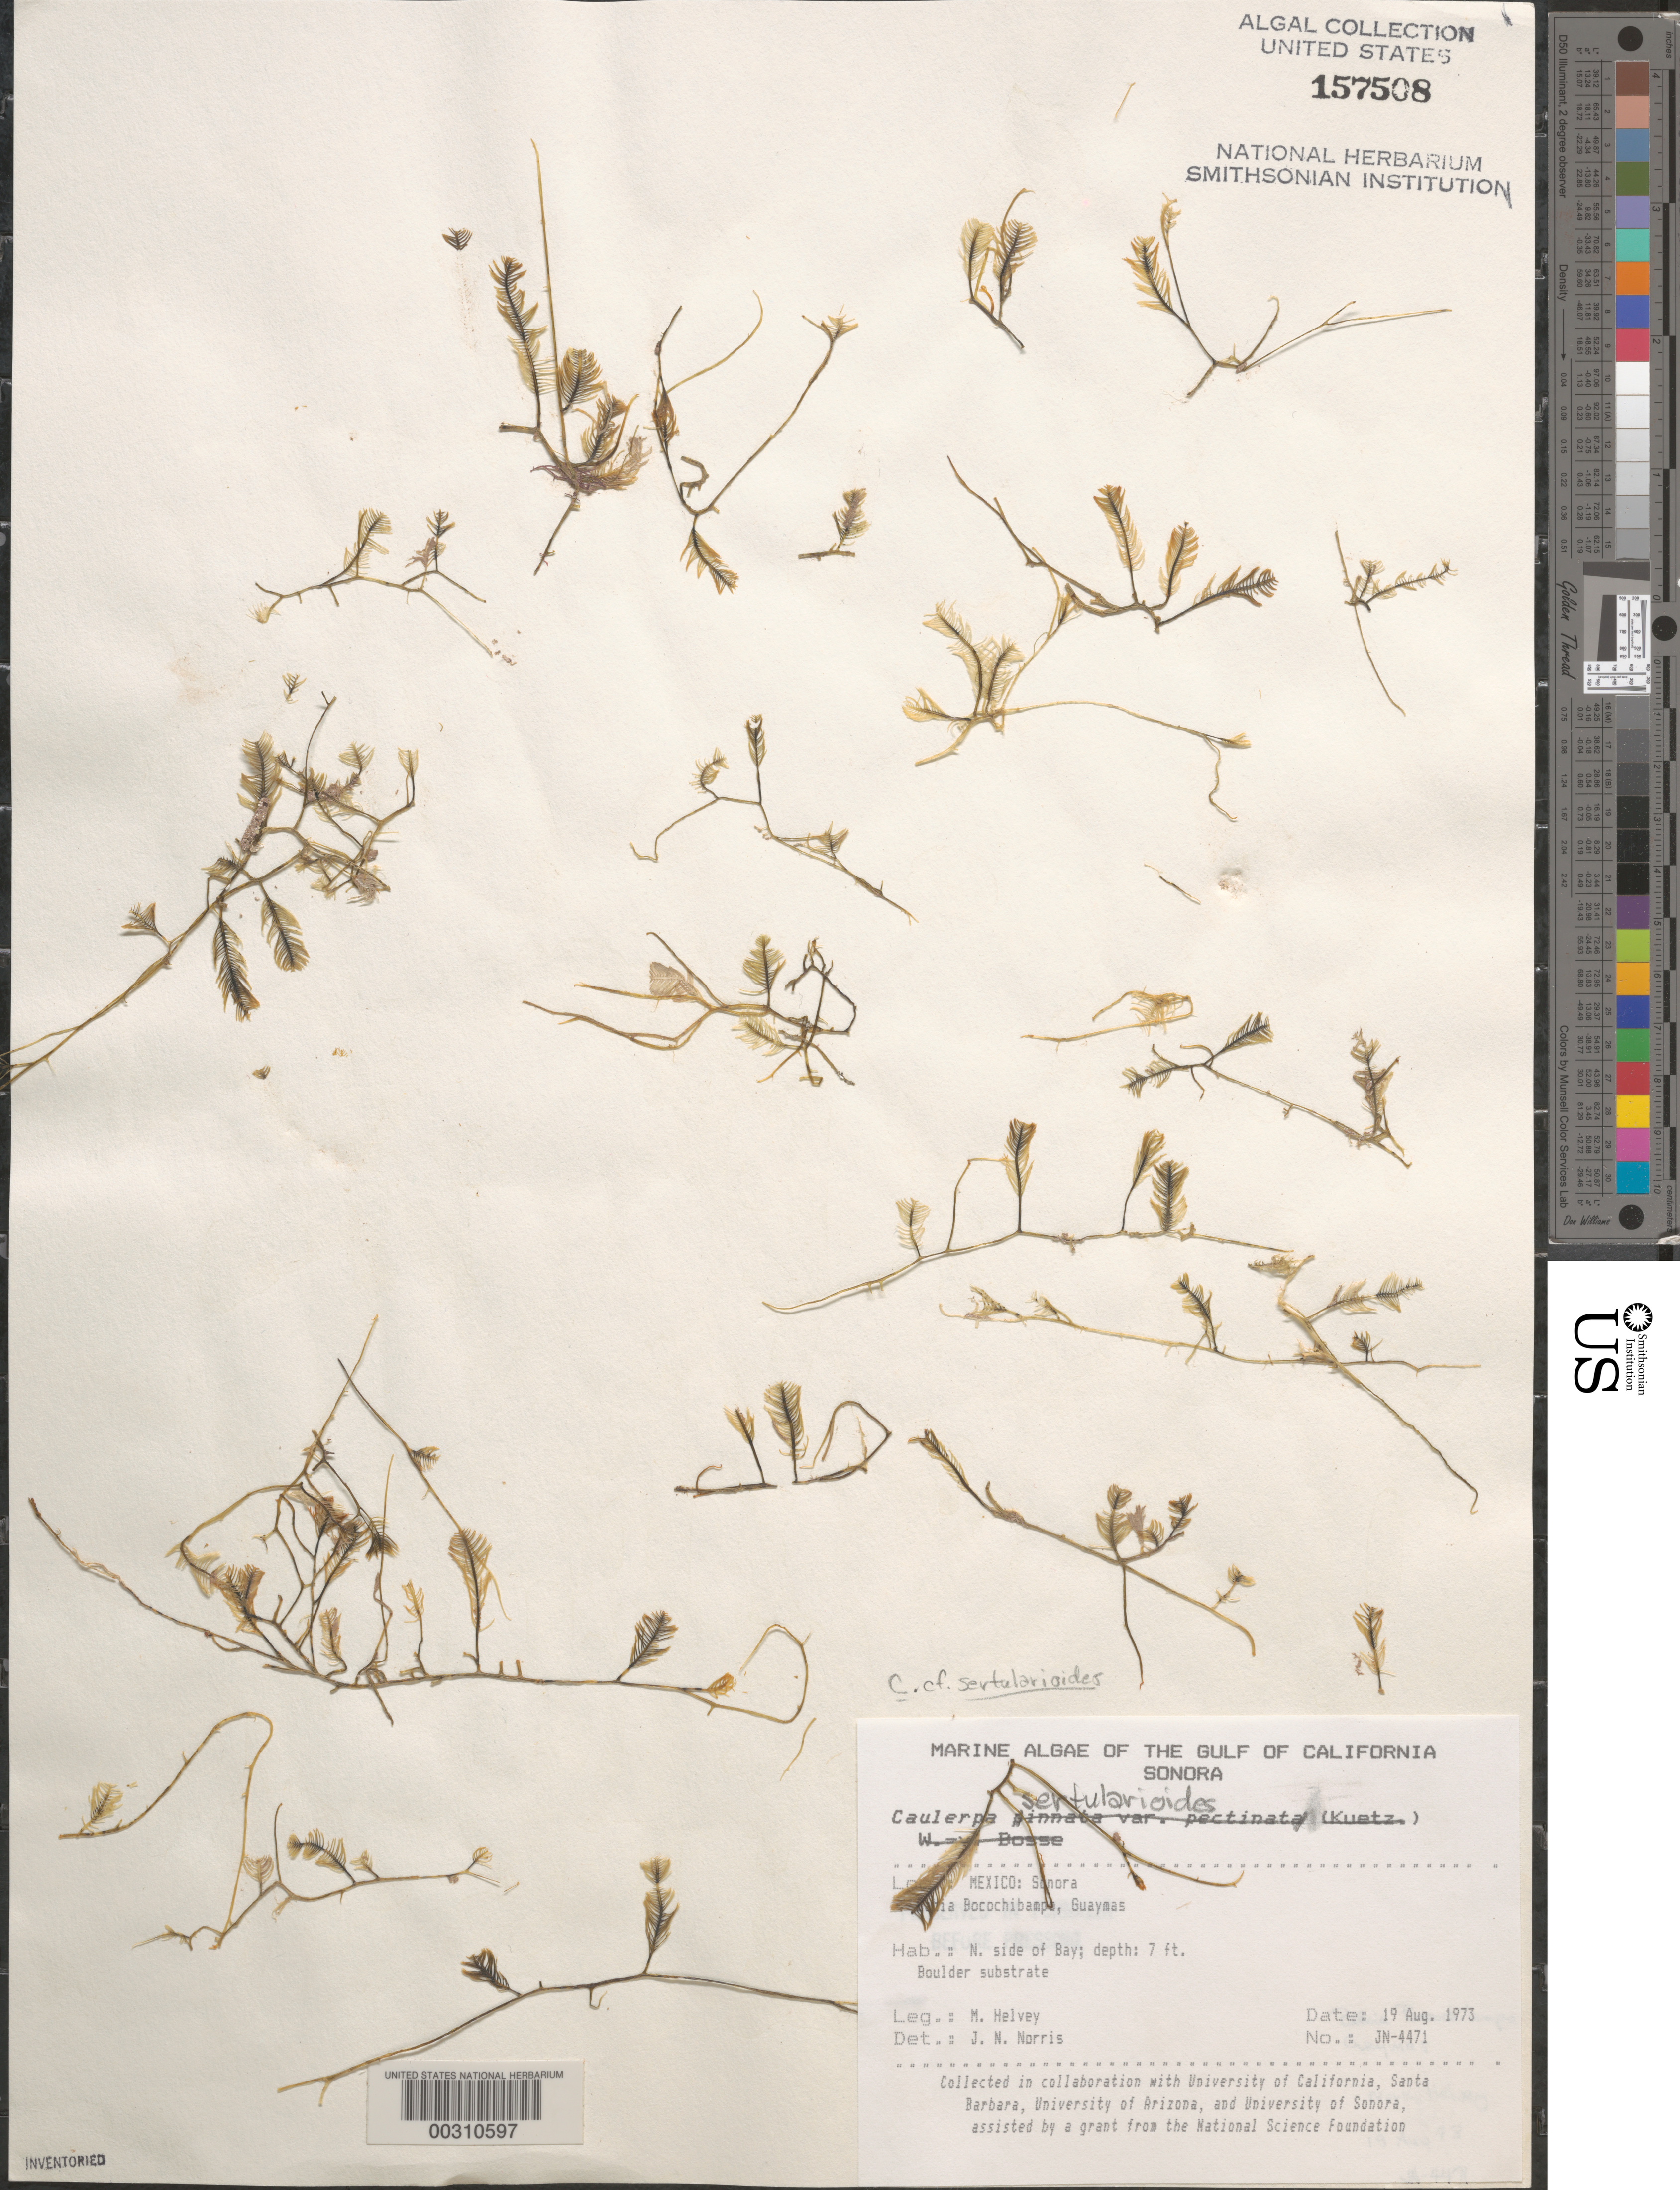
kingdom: Plantae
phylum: Chlorophyta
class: Ulvophyceae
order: Bryopsidales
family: Caulerpaceae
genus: Caulerpa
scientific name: Caulerpa sertularioides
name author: (S.G. Gmel.) M. Howe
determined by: Norris, James N.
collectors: M. Helvey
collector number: JN-4471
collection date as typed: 19 Aug 1973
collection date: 1973-08-19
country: Mexico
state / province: Sonora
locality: Bahia Bocochibampo, Guaymas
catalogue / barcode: US 157508